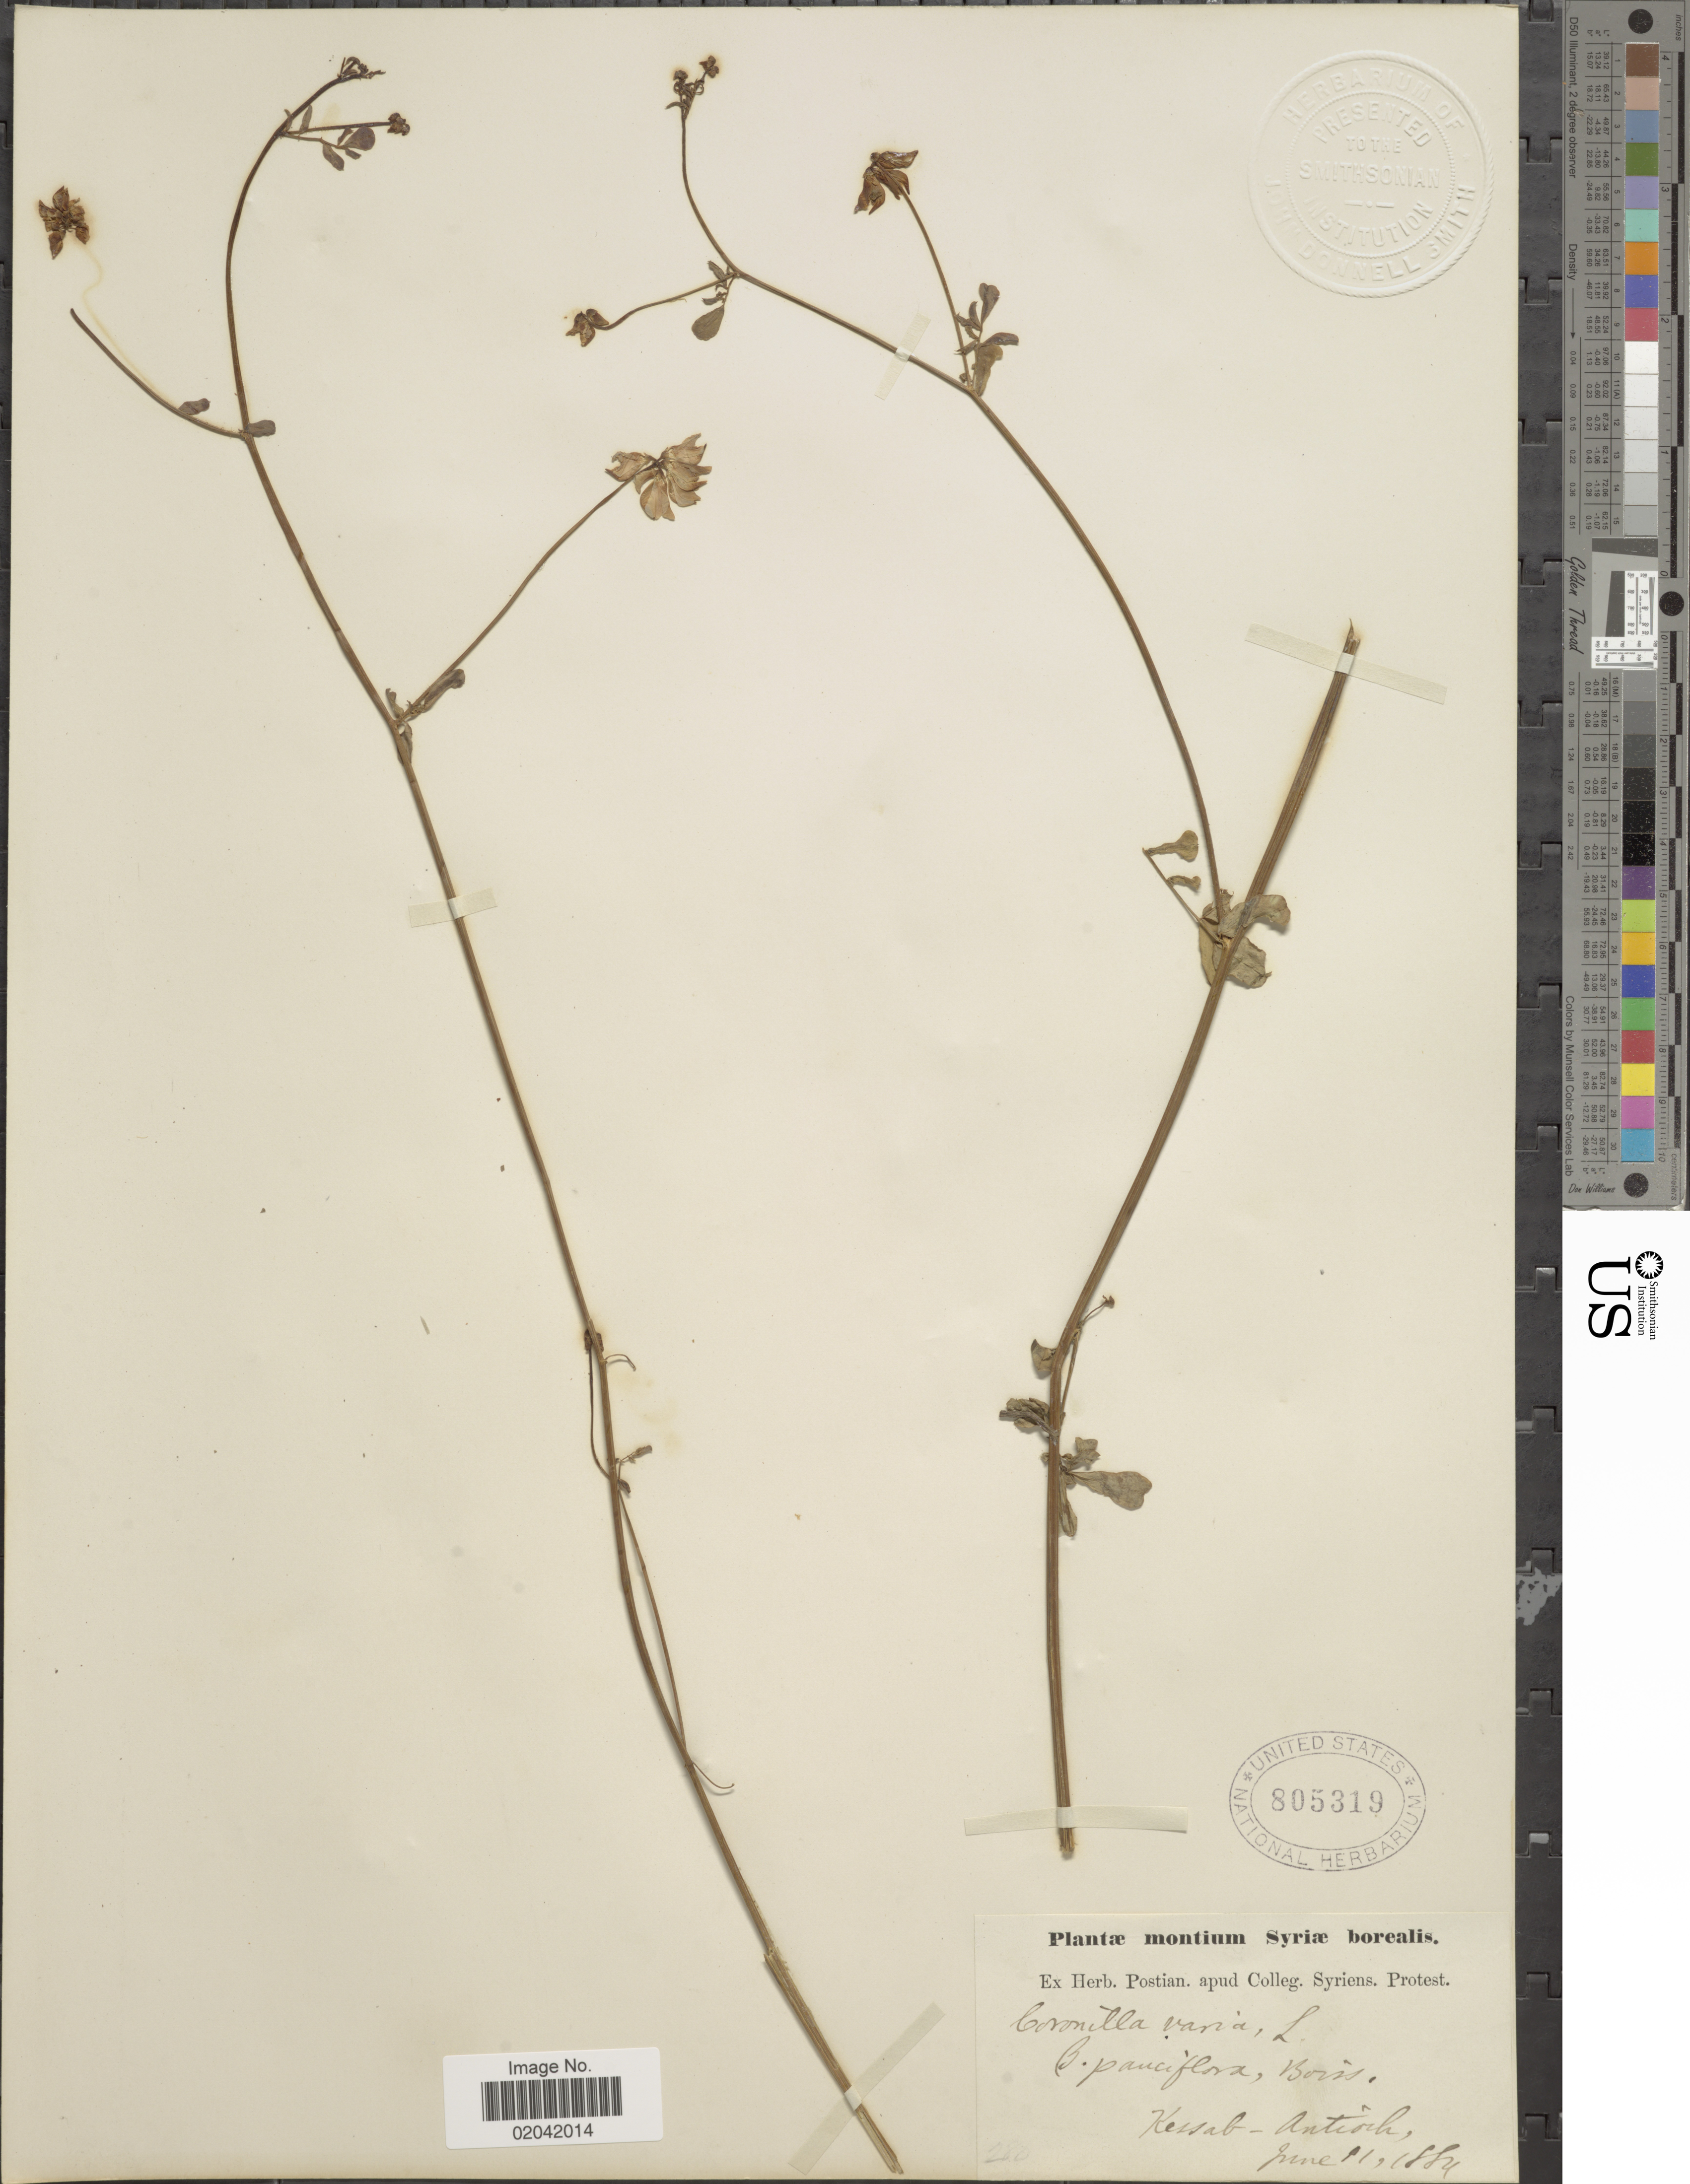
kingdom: Plantae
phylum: Tracheophyta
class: Magnoliopsida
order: Fabales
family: Fabaceae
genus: Coronilla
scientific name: Coronilla varia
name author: L.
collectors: ex herb. Postian. apud Colleg. Syriens. Protest. USE "Fannie P. A. Shepard" (10308853) AS PRIMARY COLLECTOR INSTEAD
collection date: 1884-06-11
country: Syria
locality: Montium Syriæ borealis, Kessab-Antioih [interpreted]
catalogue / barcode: US 805319